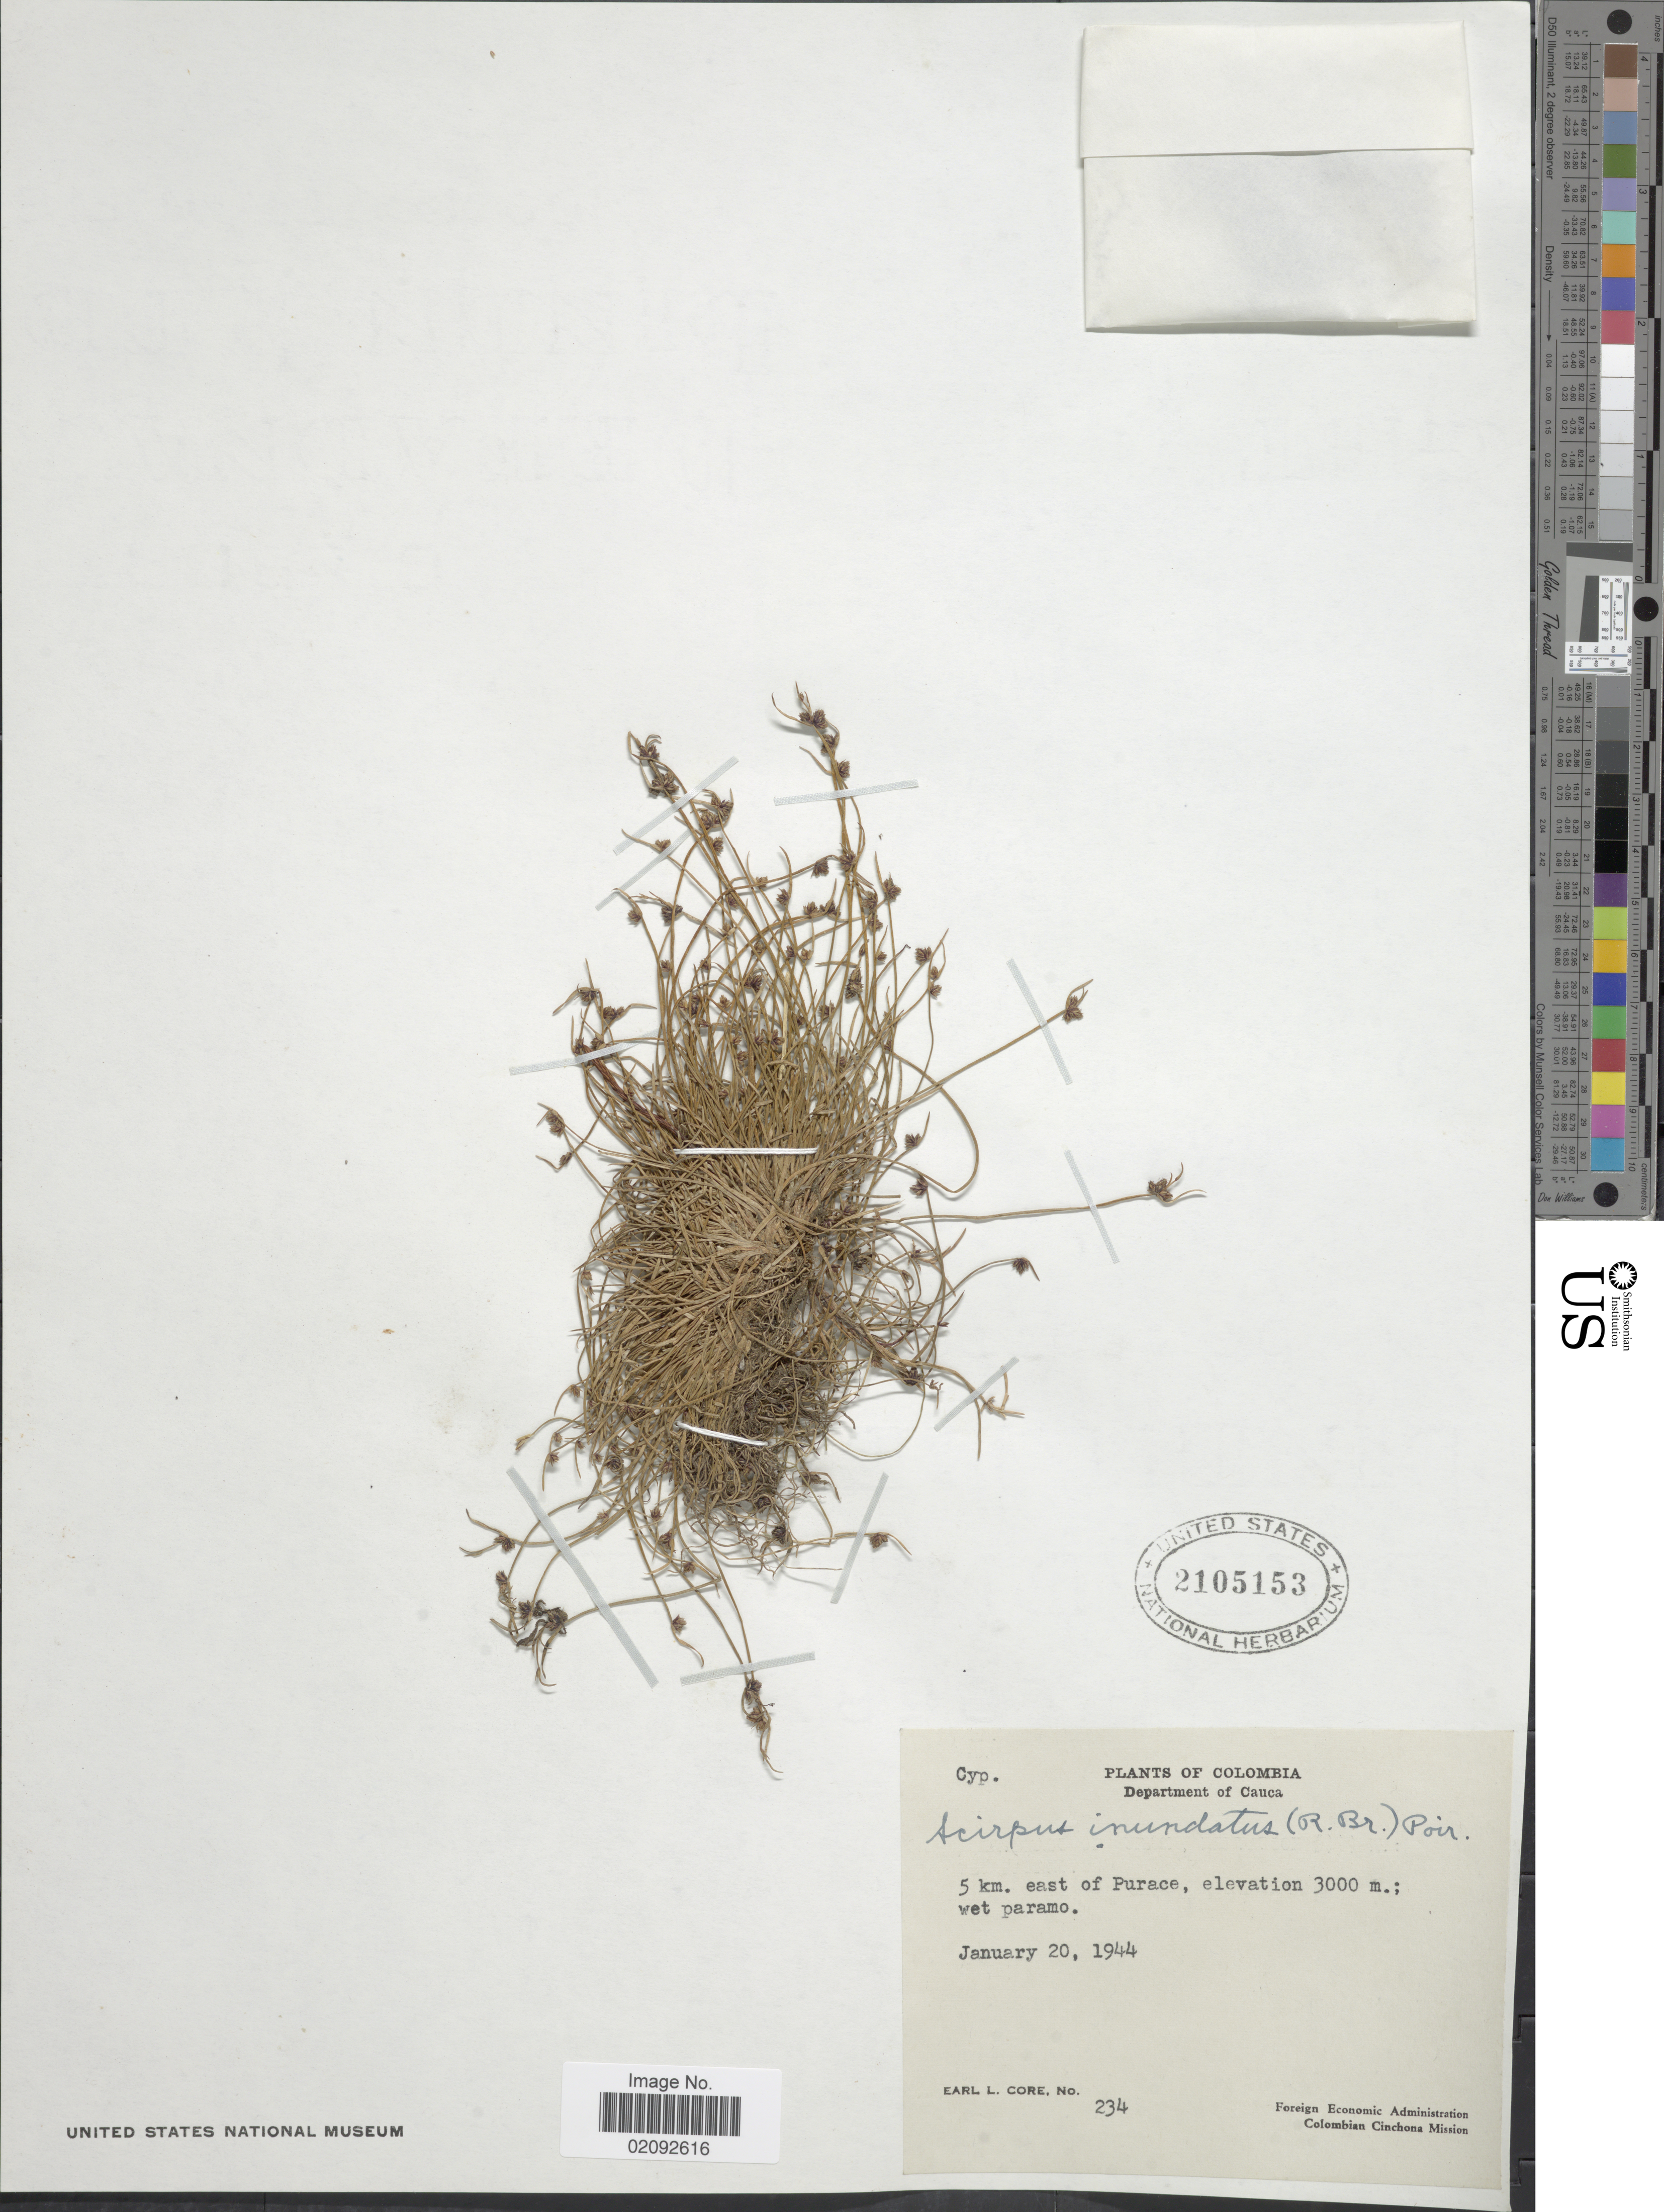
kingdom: Plantae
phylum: Tracheophyta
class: Liliopsida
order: Poales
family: Cyperaceae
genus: Isolepis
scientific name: Isolepis nigricans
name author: Kunth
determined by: Strong, Mark T., (BOT), Smithsonian Institution - National Museum of Natural History (UNITED STATES)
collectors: E. L. Core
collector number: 234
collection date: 1944-01-20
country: Colombia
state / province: Cauca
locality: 5 km. east of Purace, wet paramo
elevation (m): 3000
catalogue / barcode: US 2105153